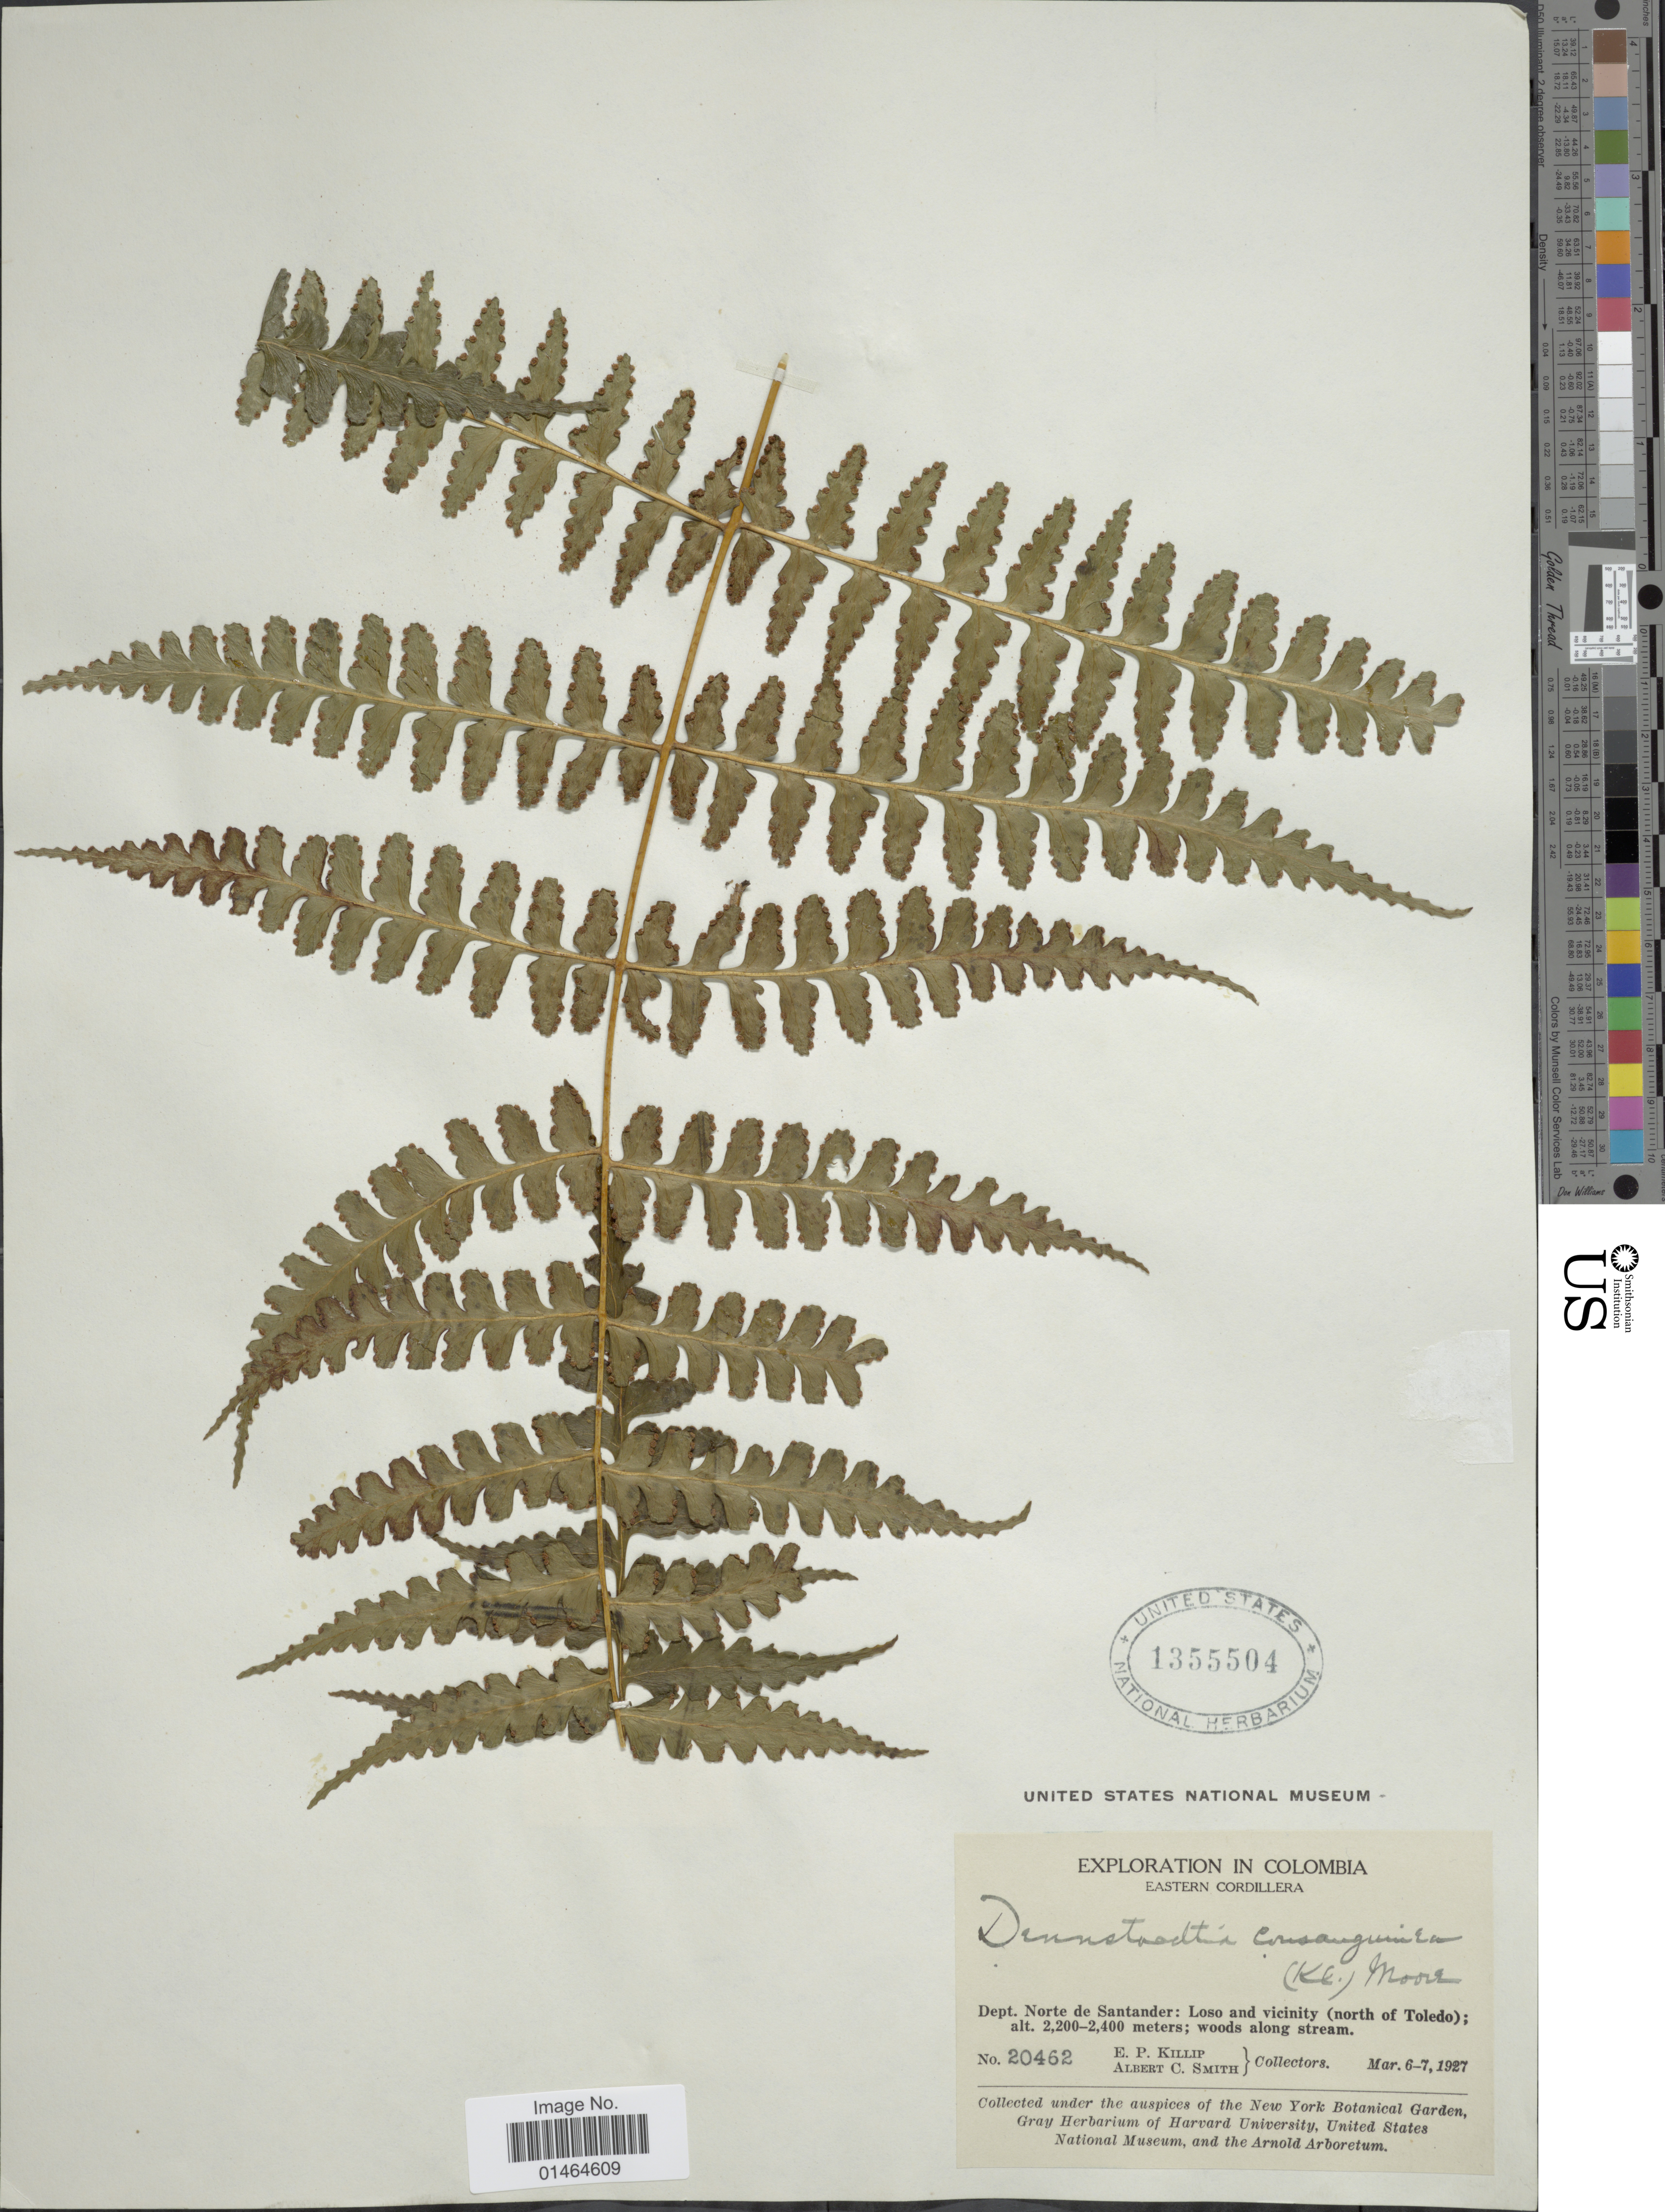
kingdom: Plantae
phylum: Tracheophyta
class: Polypodiopsida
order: Polypodiales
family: Dennstaedtiaceae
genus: Dennstaedtia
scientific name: Dennstaedtia coronata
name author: (Sodiro) C. Chr.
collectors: E. P. Killip & A. C. Smith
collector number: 20462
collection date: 1927-03-06/1927-03-07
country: Colombia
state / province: Norte de Santander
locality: Eastern Cordillera. Loso and vicinity (north of Toledo)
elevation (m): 2200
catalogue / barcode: US 1355504